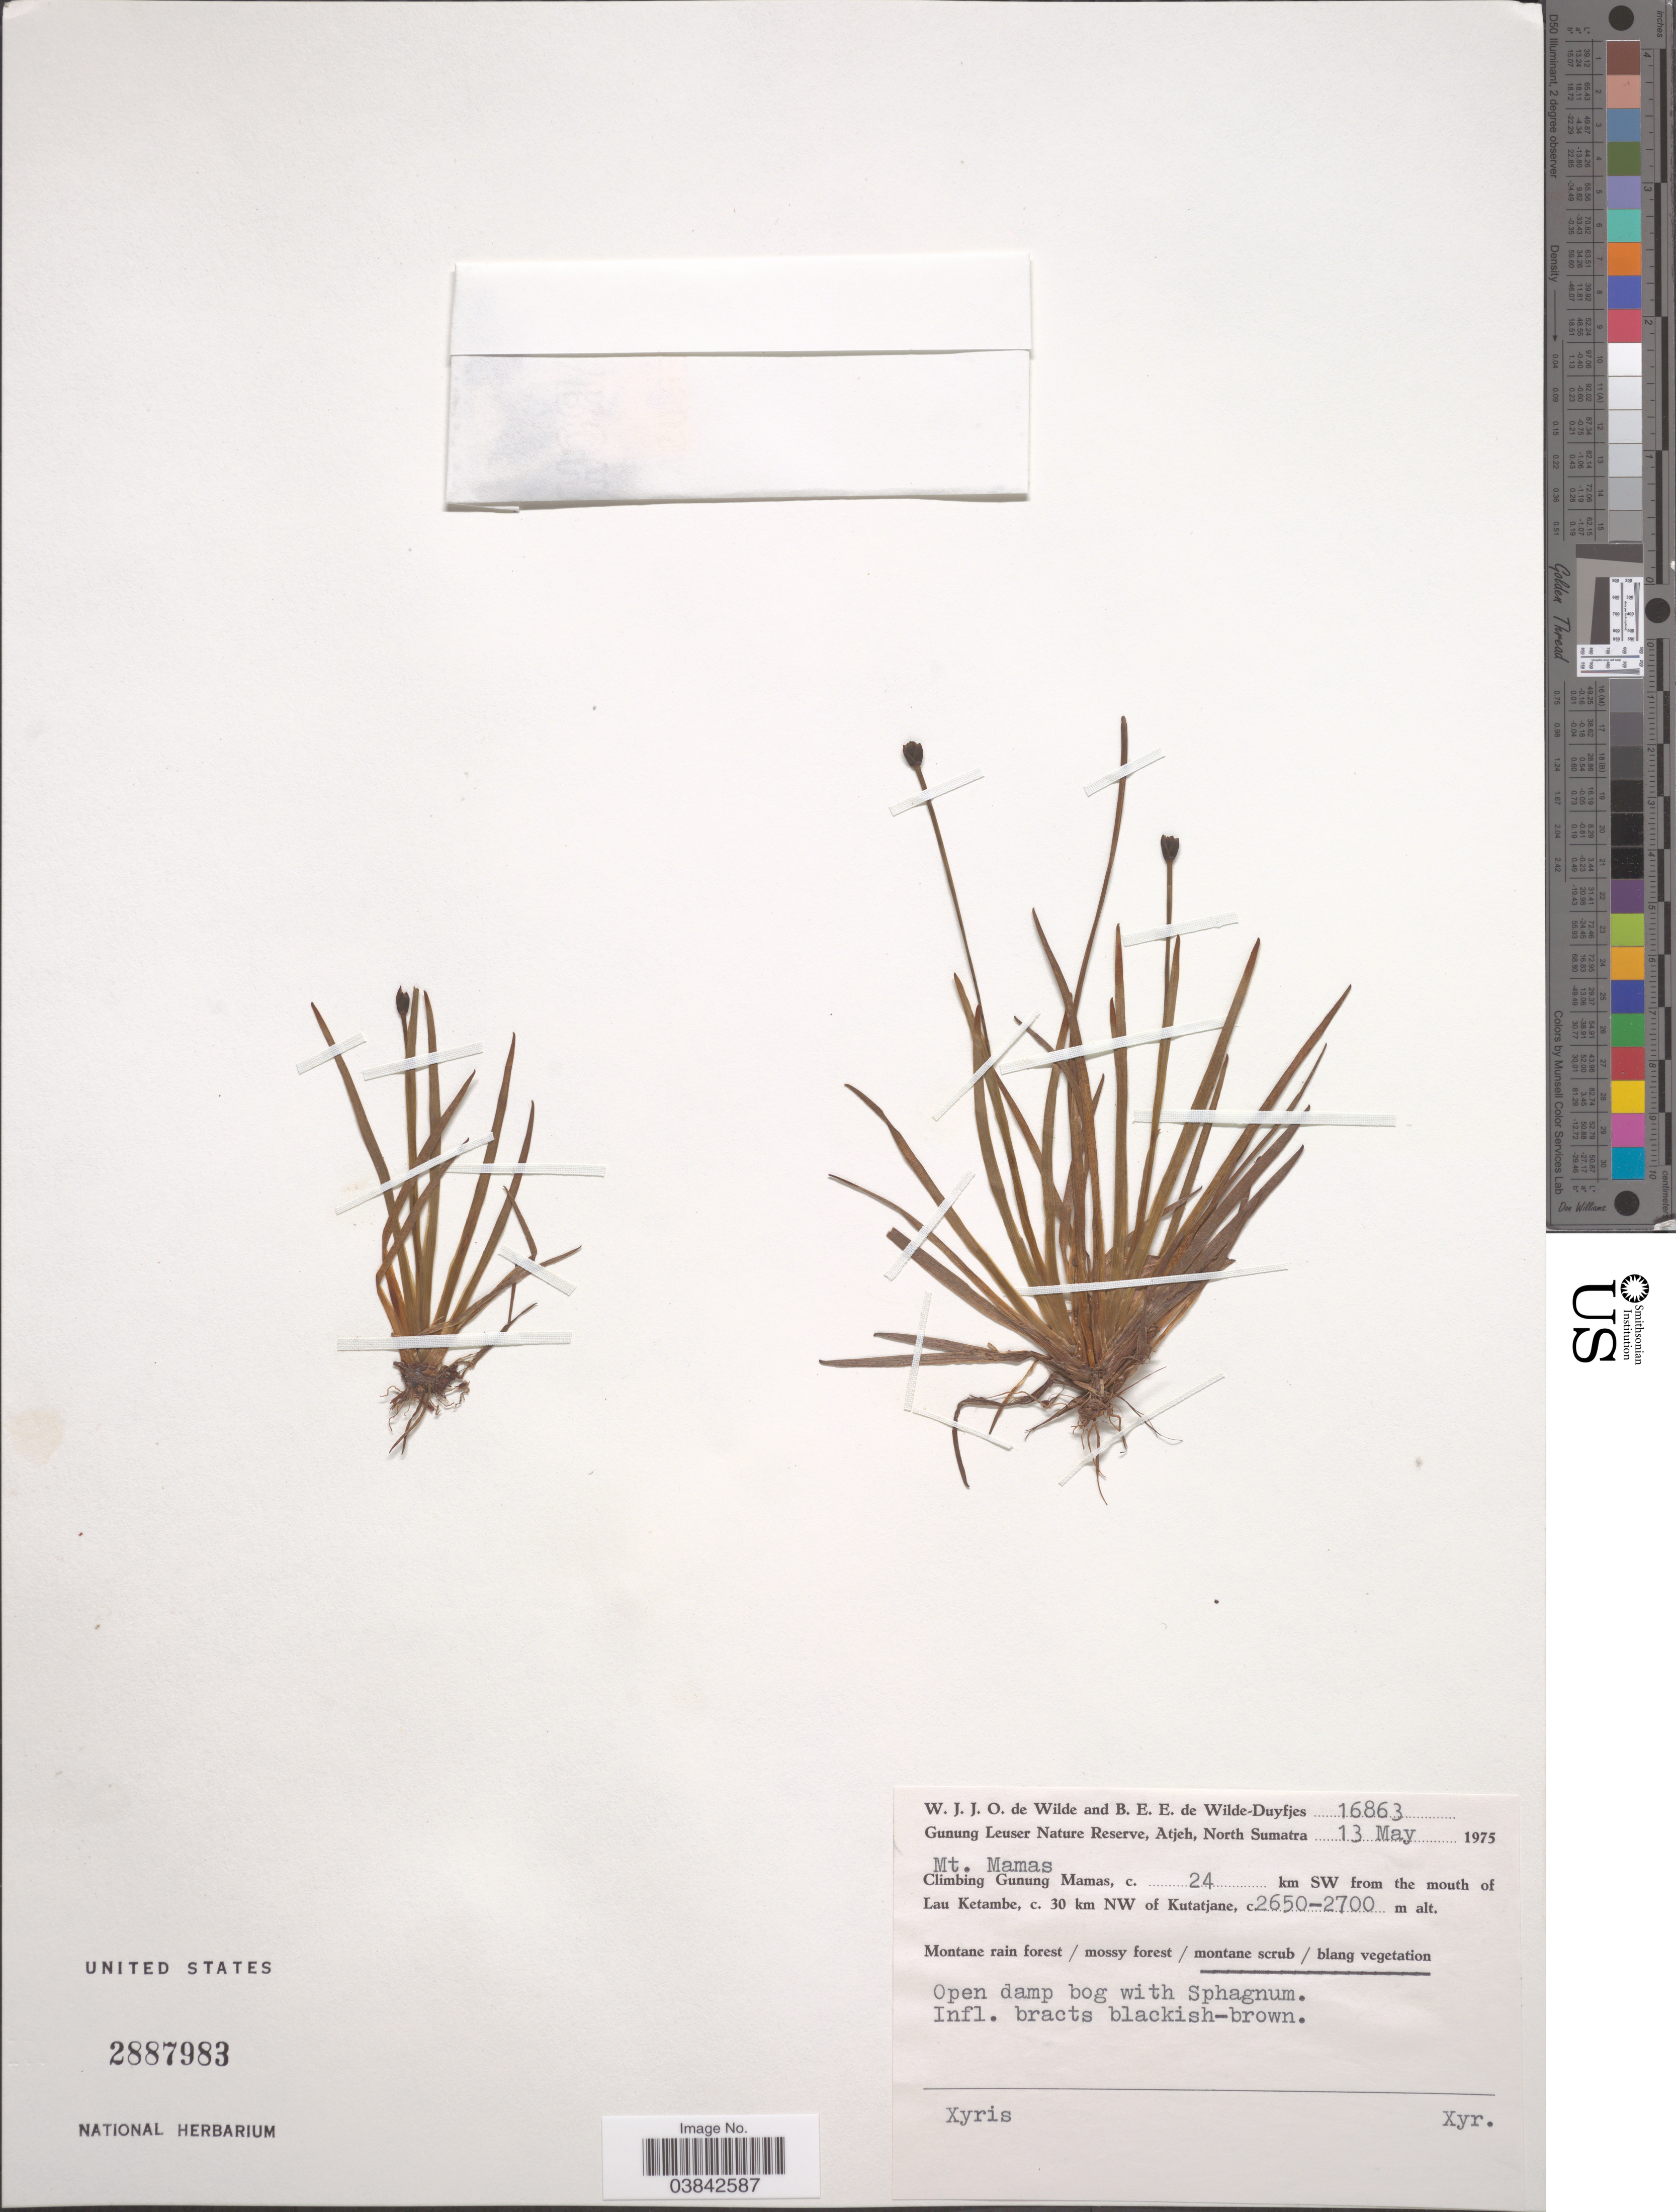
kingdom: Plantae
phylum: Tracheophyta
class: Liliopsida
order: Poales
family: Xyridaceae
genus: Xyris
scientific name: Xyris sp.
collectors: W. J. de Wilde & B. E. de Wilde-Duyfjes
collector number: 16863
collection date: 1975-05-13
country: Indonesia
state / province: Sumatra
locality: Gunung Leuser Nature Reserve, Atjeh, North Sumatra. Mt. Mamas. Gunung Mamas, c. 24 km SW from the mouth of Lau Ketambe, c. 30 km NW of Kutatjane.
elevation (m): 2650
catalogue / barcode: US 2887983